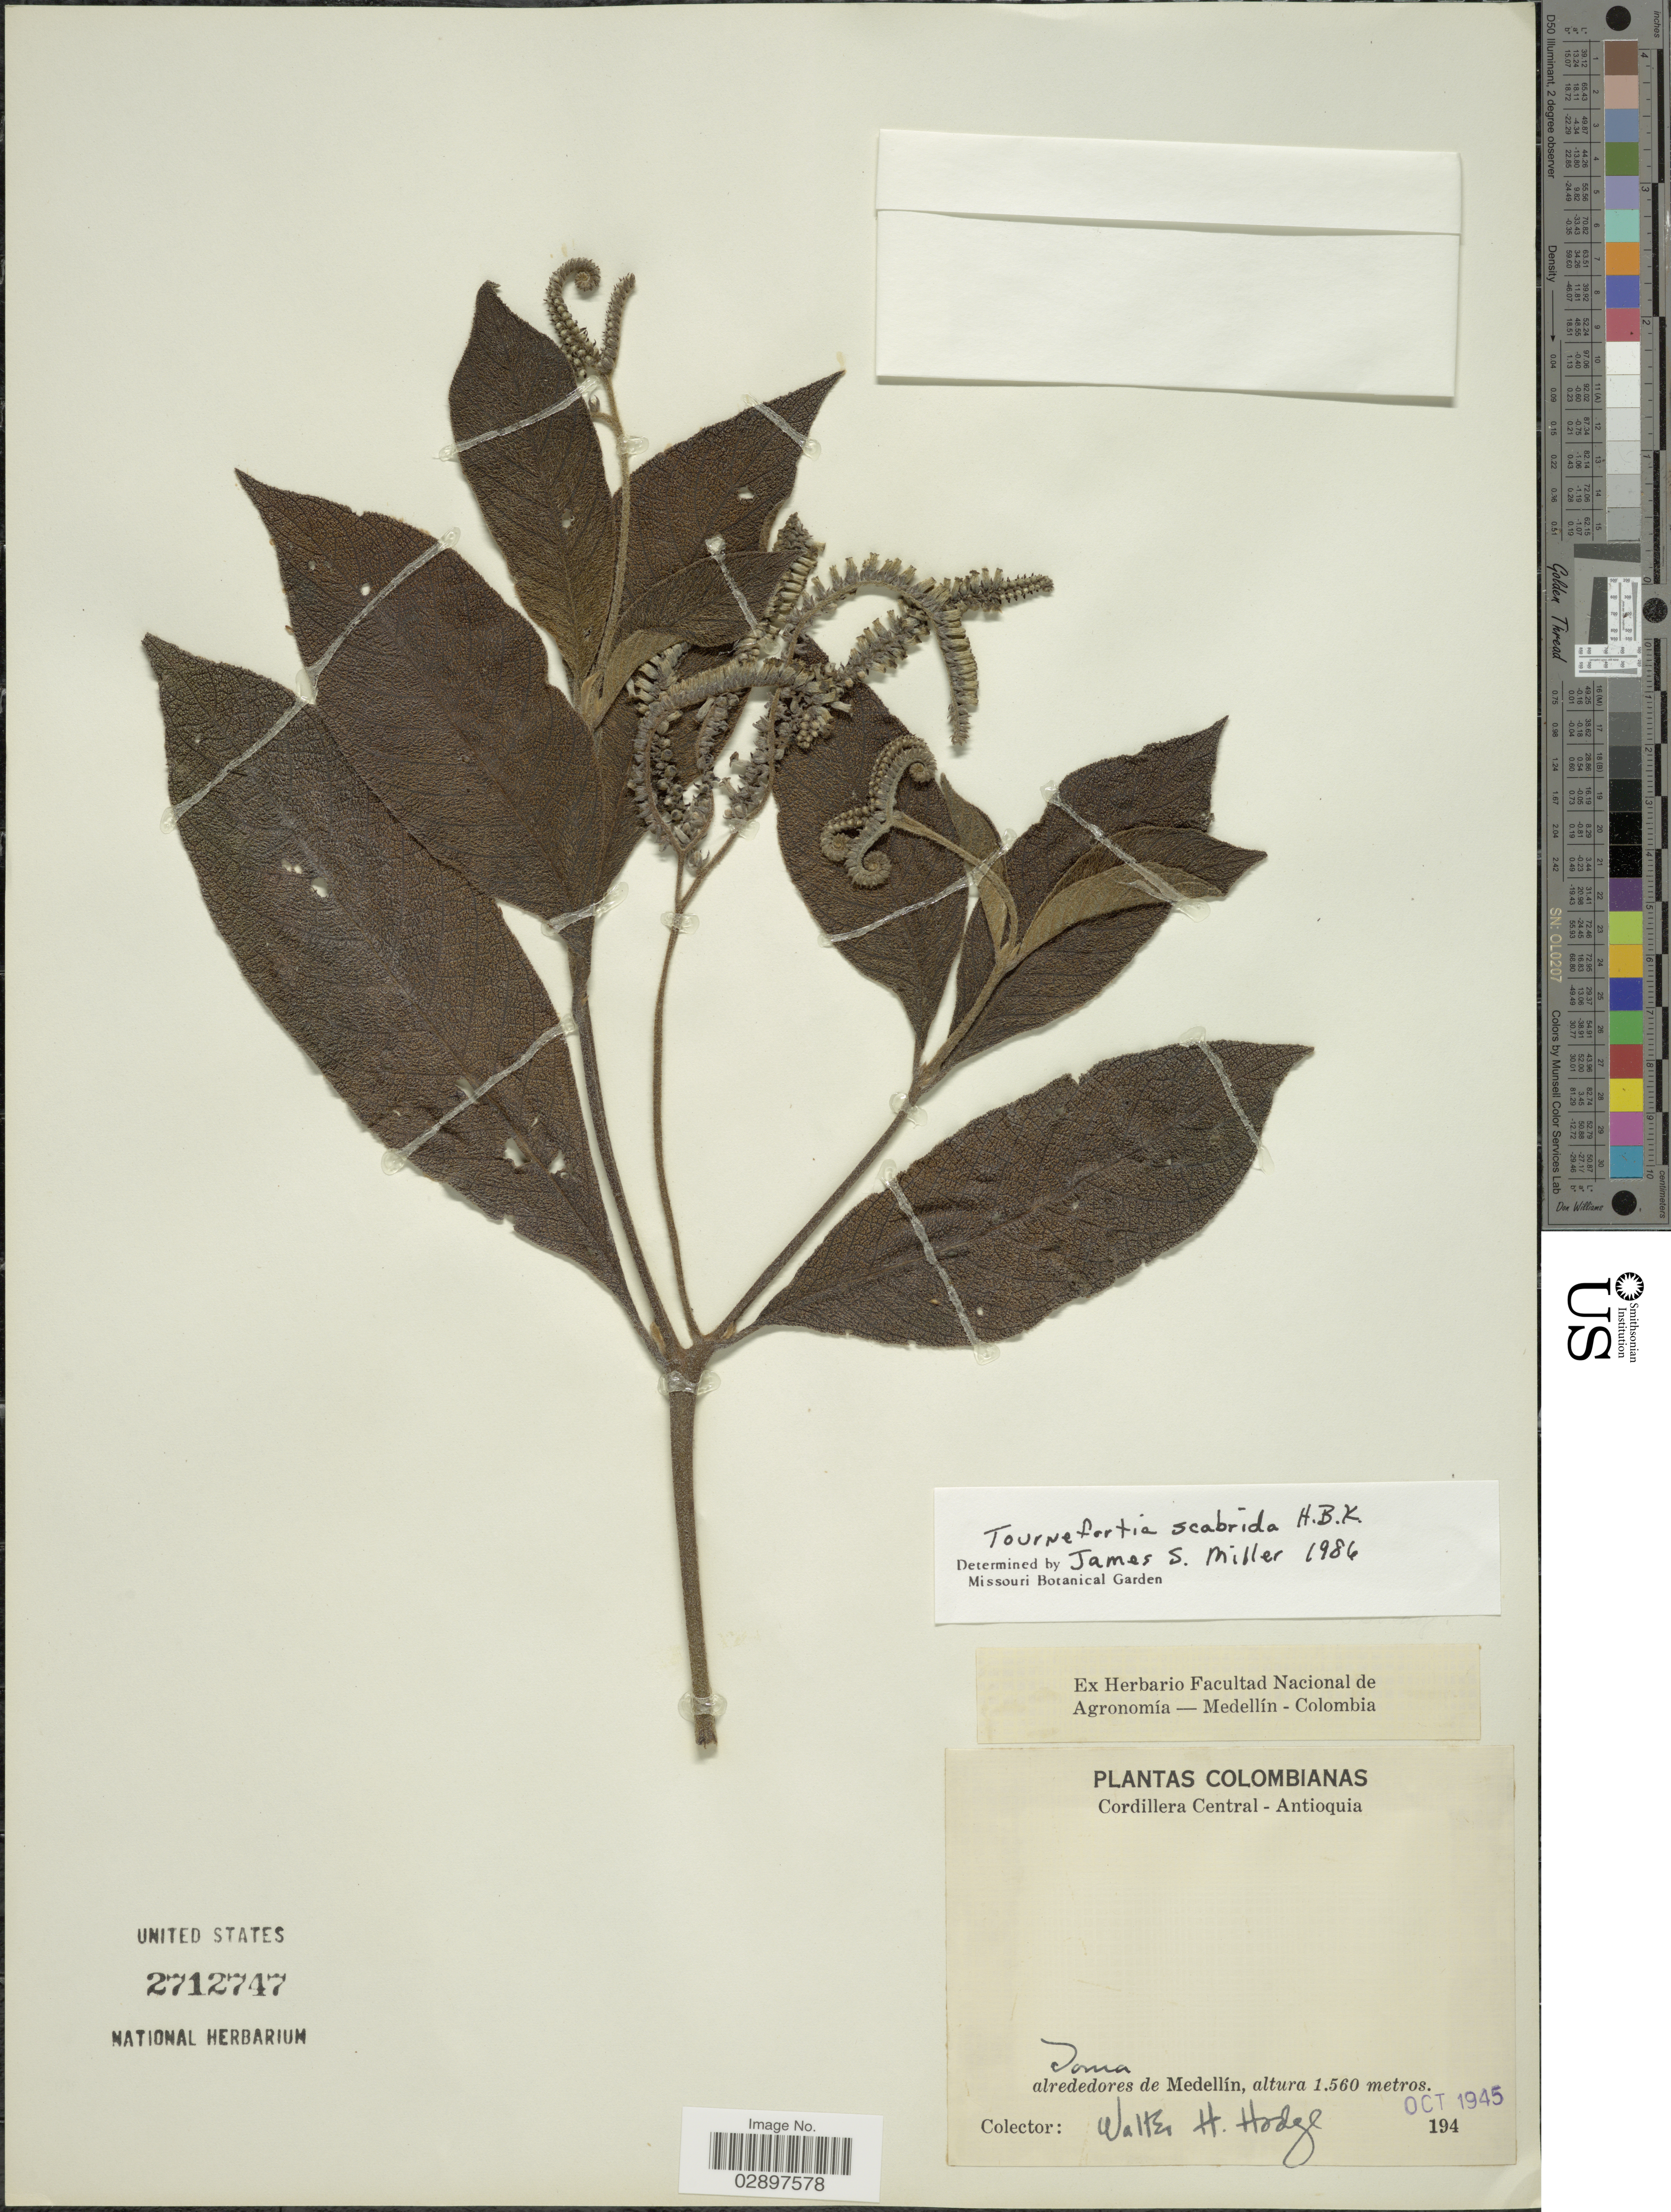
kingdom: Plantae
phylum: Tracheophyta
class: Magnoliopsida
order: Boraginales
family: Heliotropiaceae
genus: Tournefortia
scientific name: Tournefortia scabrida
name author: Kunth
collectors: W. Hodge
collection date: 1945-10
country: Colombia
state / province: Antioquia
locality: Cordillera Central. Toma alrededores de Medellín.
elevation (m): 1560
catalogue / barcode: US 2712747